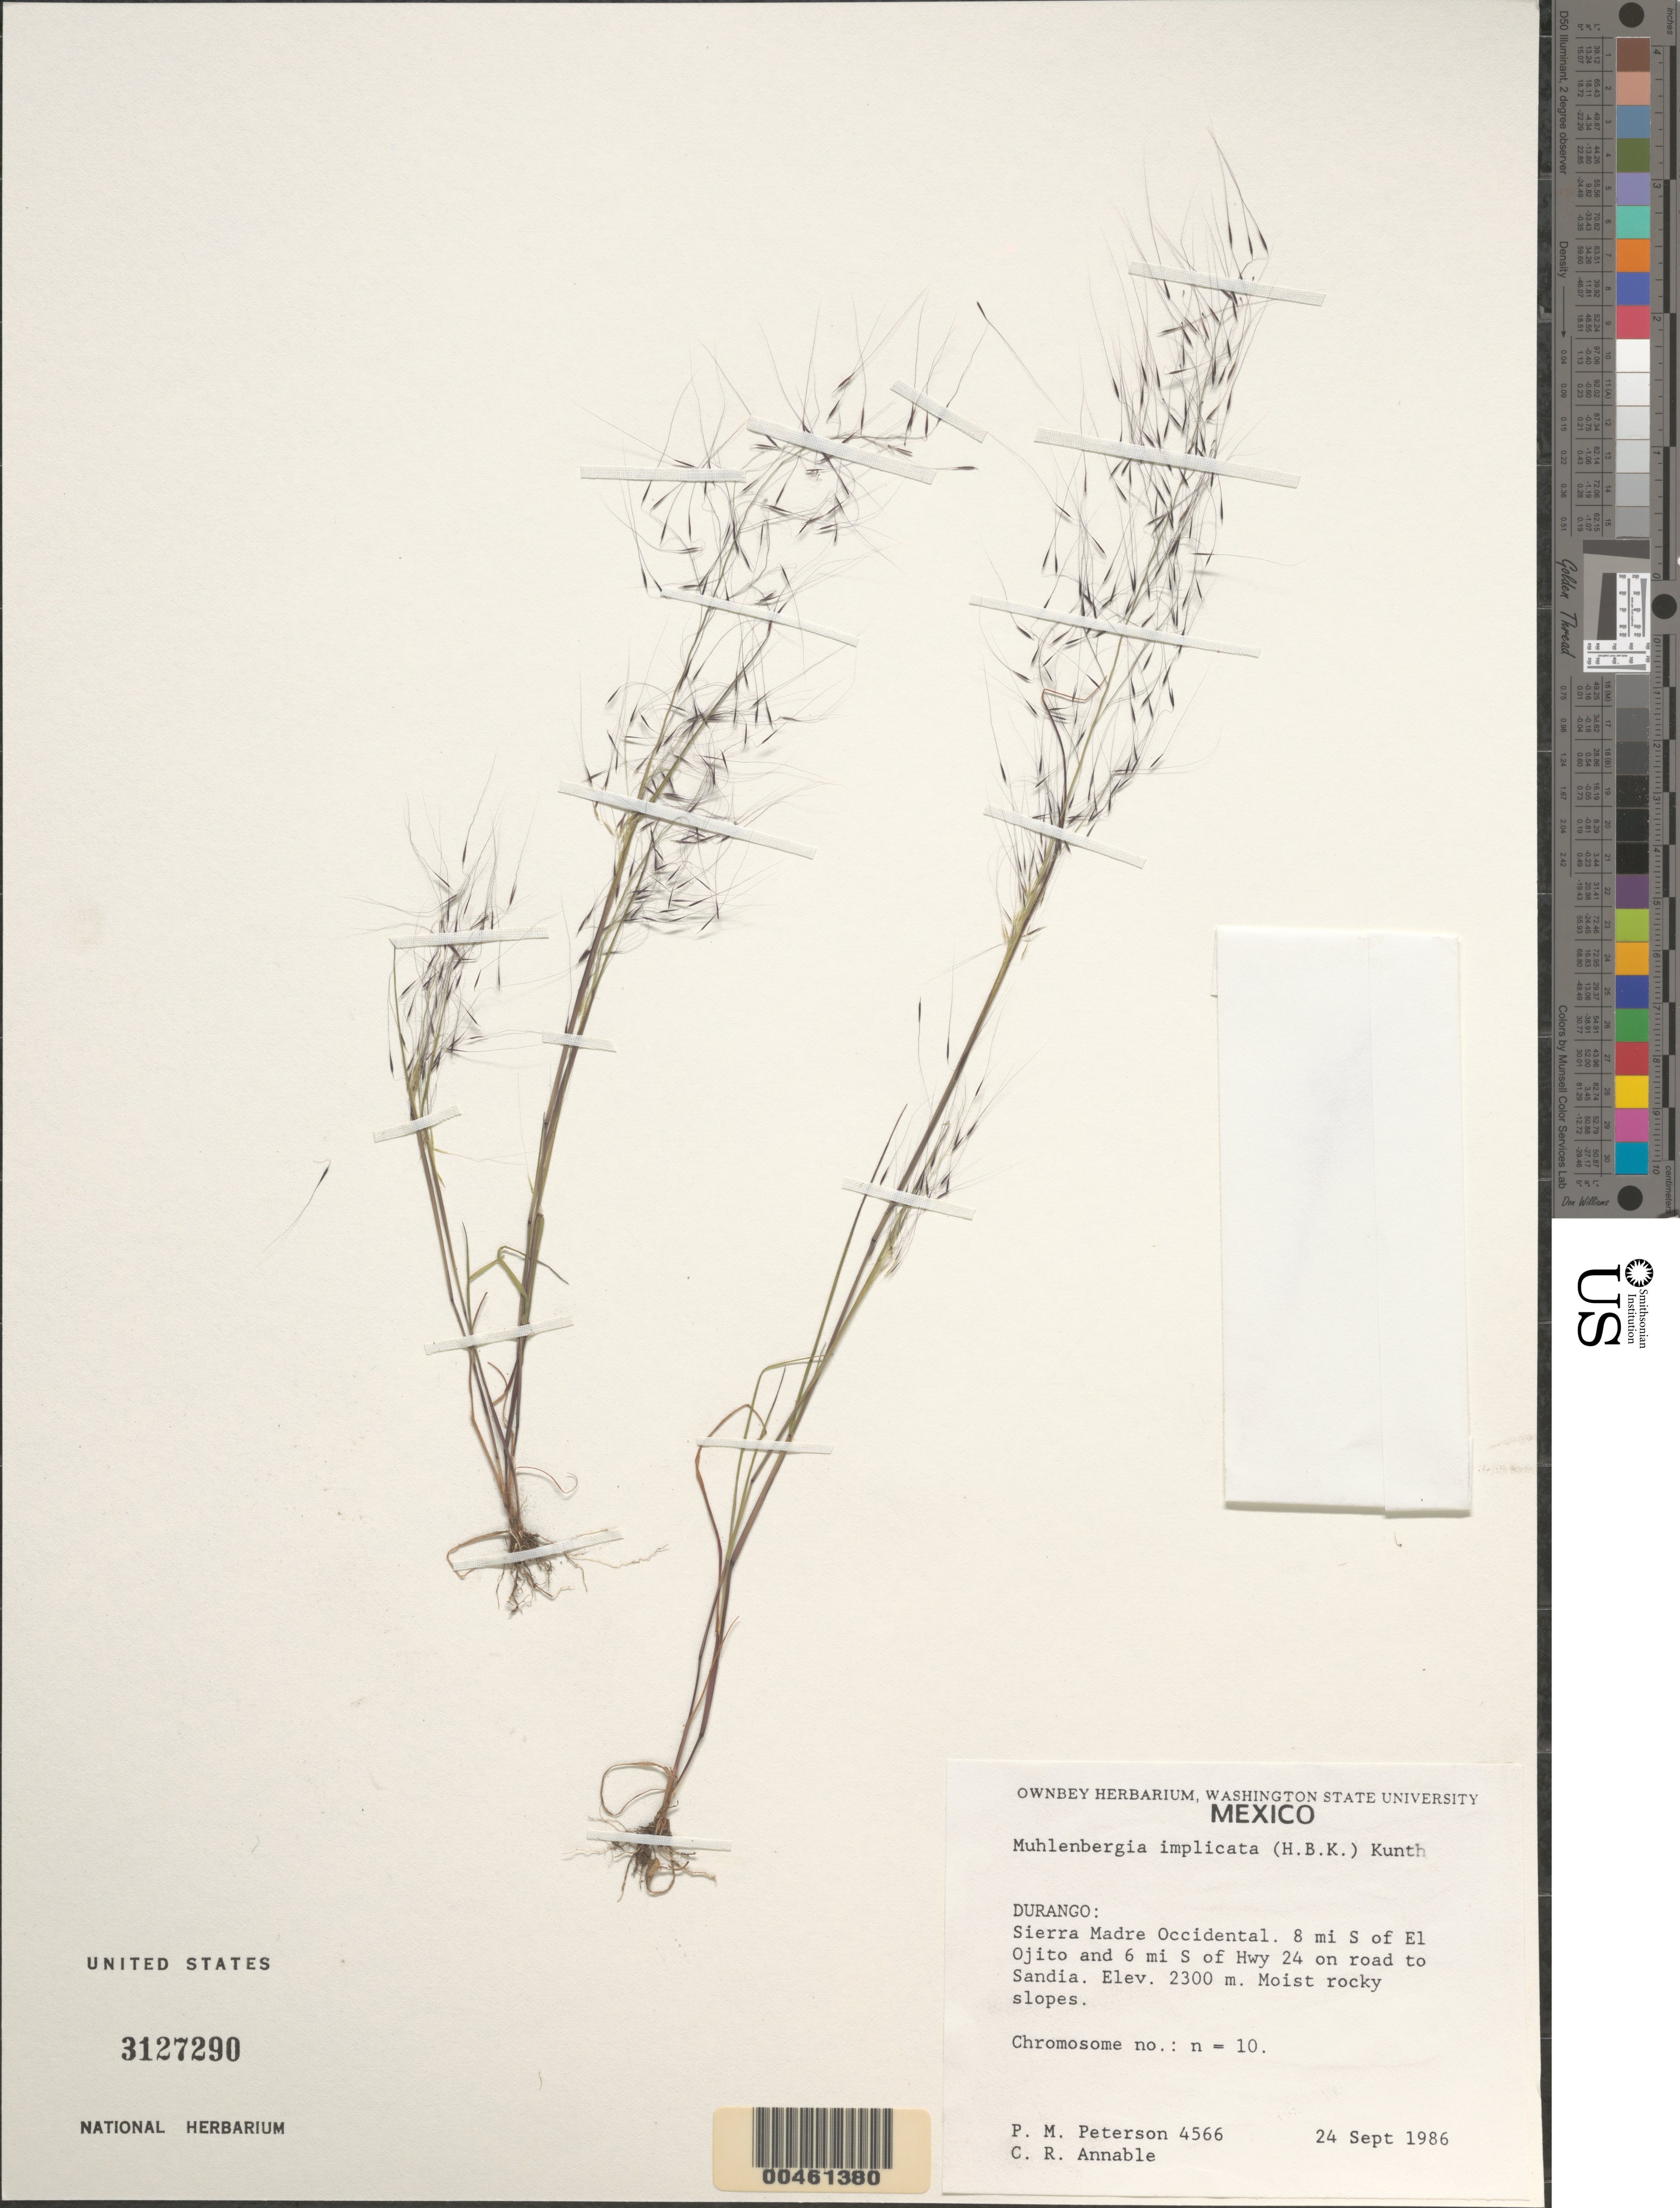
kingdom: Plantae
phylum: Tracheophyta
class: Liliopsida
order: Poales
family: Poaceae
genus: Muhlenbergia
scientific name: Muhlenbergia implicata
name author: (Kunth) Trin.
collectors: P. M. Peterson & C. R. Annable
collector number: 04566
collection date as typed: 24 Sep 1986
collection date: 1986-09-24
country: Mexico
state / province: Durango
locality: Sierra Madre Occidental, 8 miles south of El Ojito and 6 miles south of Hwy 24 on road to Sandia.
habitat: Moist rocky slopes.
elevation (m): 2300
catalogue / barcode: US 3127290